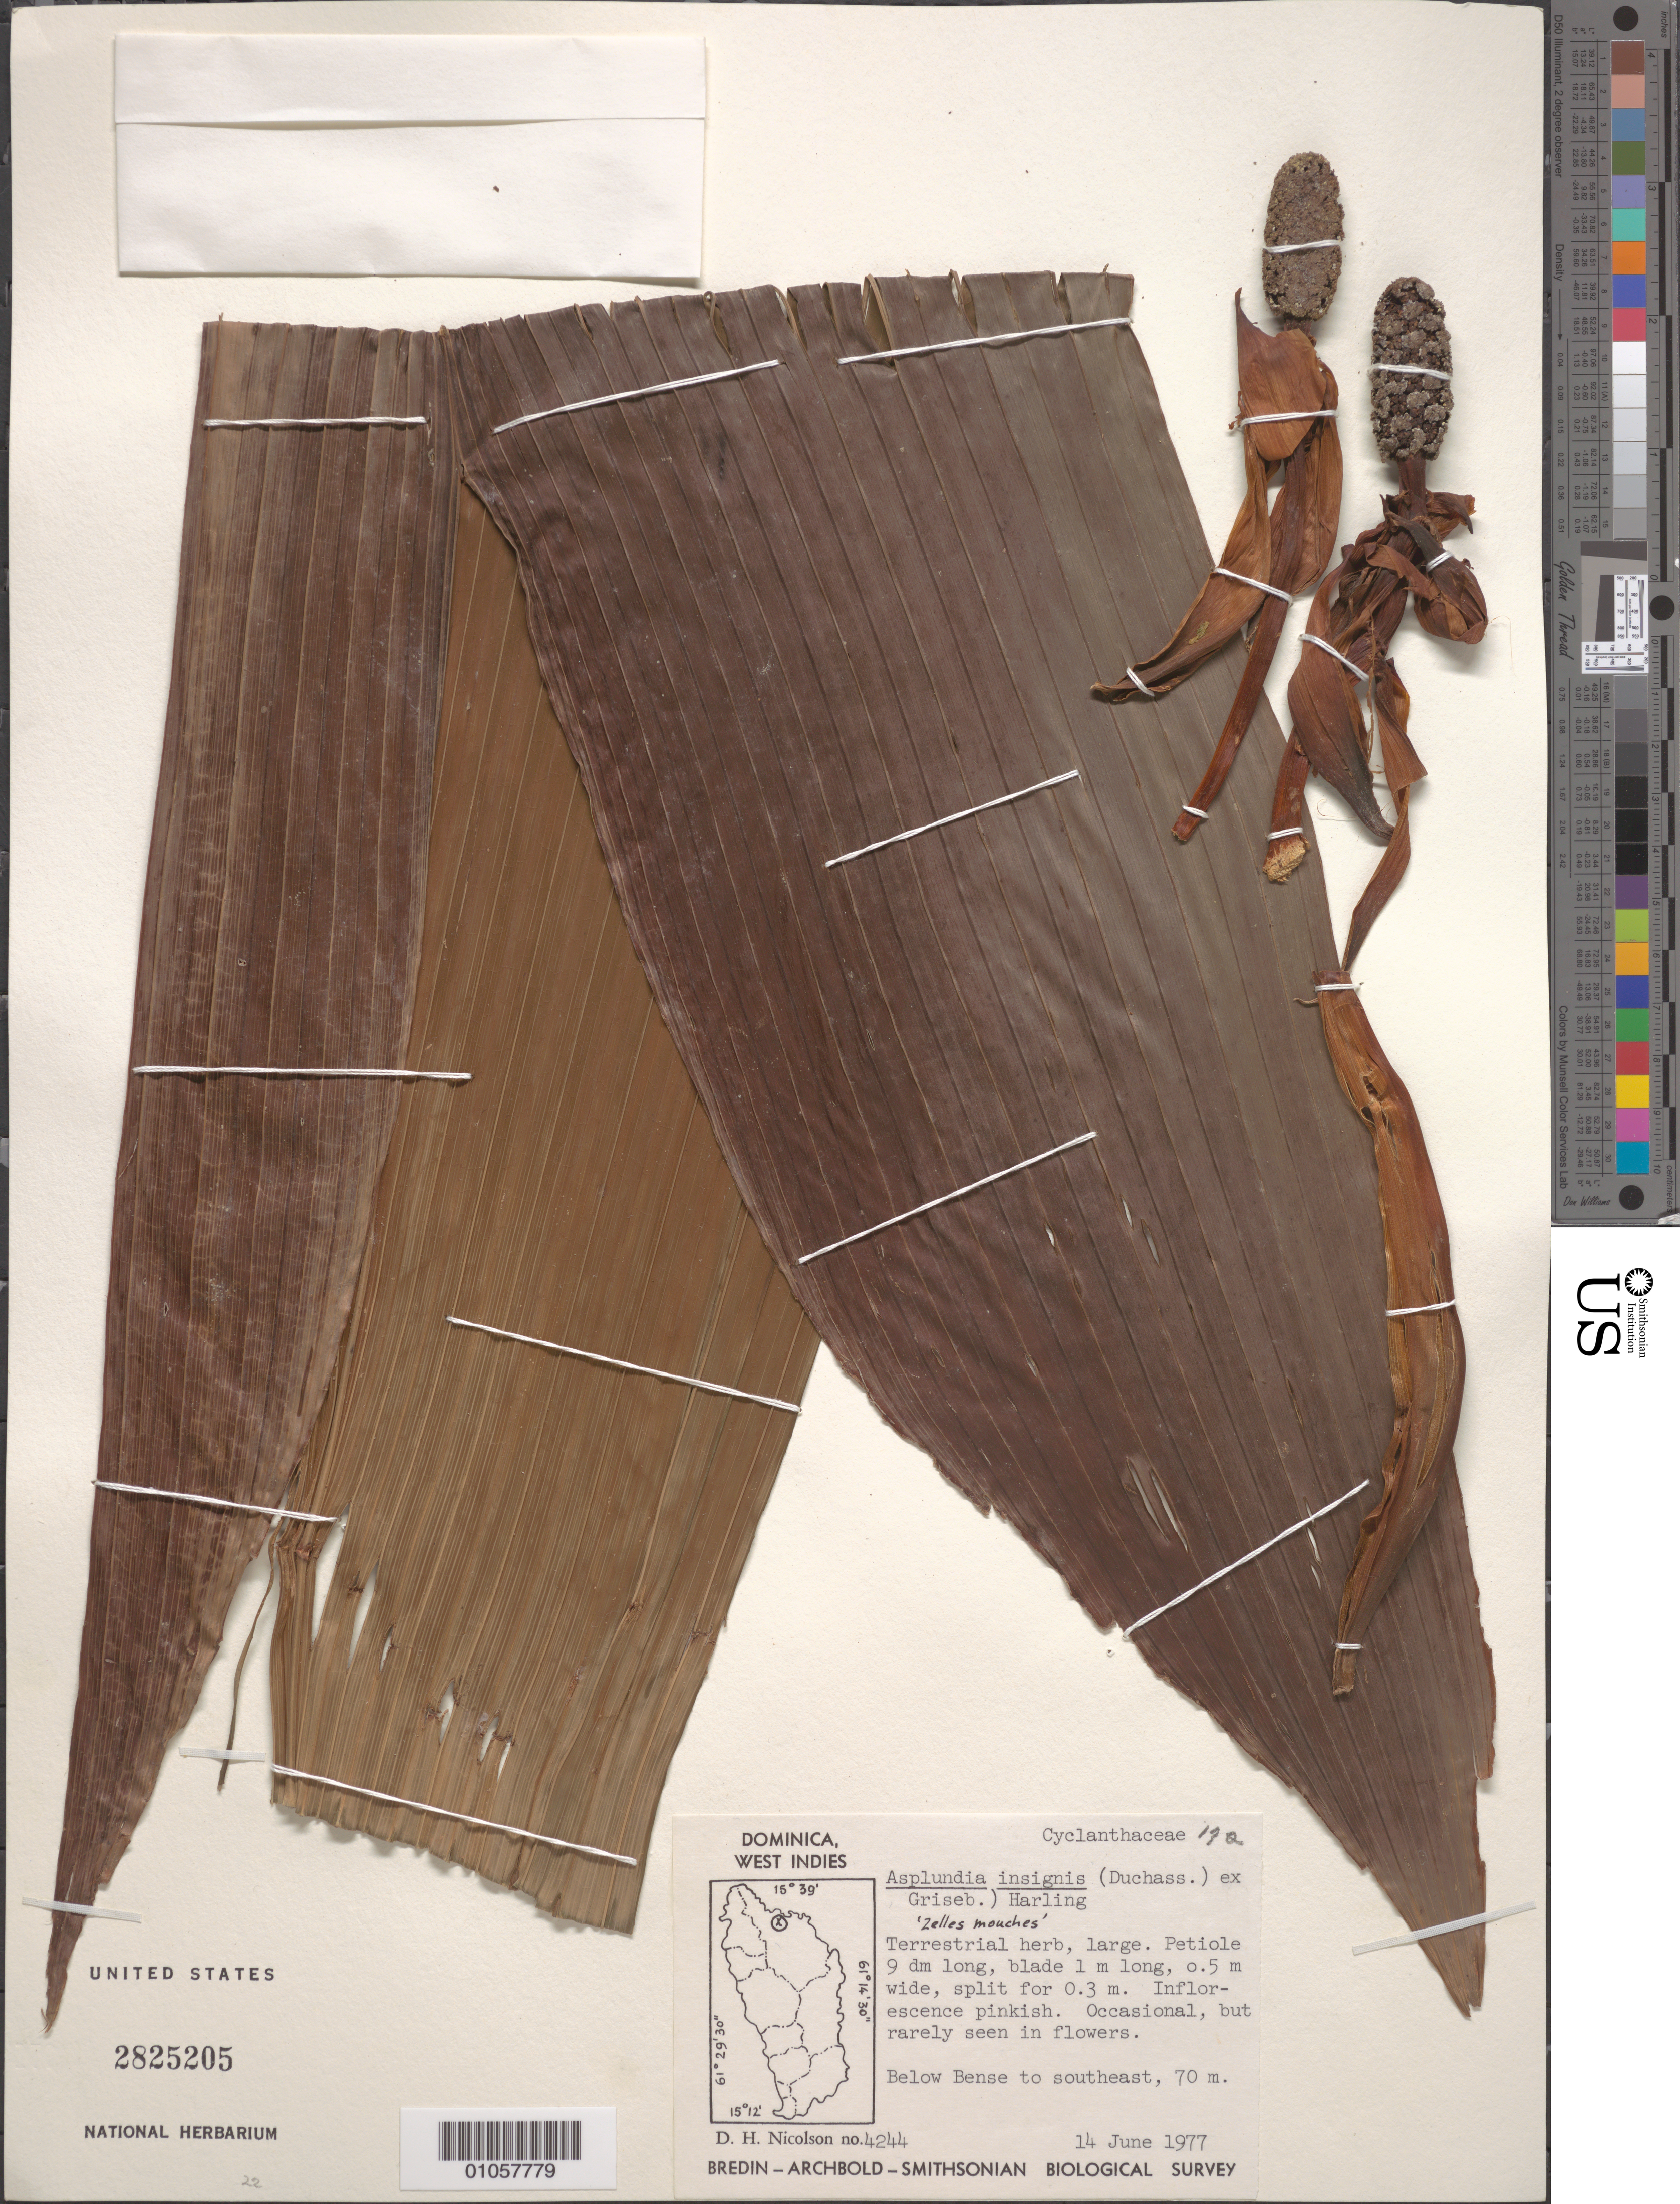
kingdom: Plantae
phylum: Tracheophyta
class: Liliopsida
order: Pandanales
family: Cyclanthaceae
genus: Asplundia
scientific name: Asplundia insignis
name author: (Duchass. ex Griseb.) Harling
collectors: D. H. Nicolson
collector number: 4244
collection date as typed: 14 Jun 1977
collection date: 1977-06-14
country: Dominica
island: Dominica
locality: Below Bense to southeast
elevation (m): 70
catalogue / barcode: US 2825205